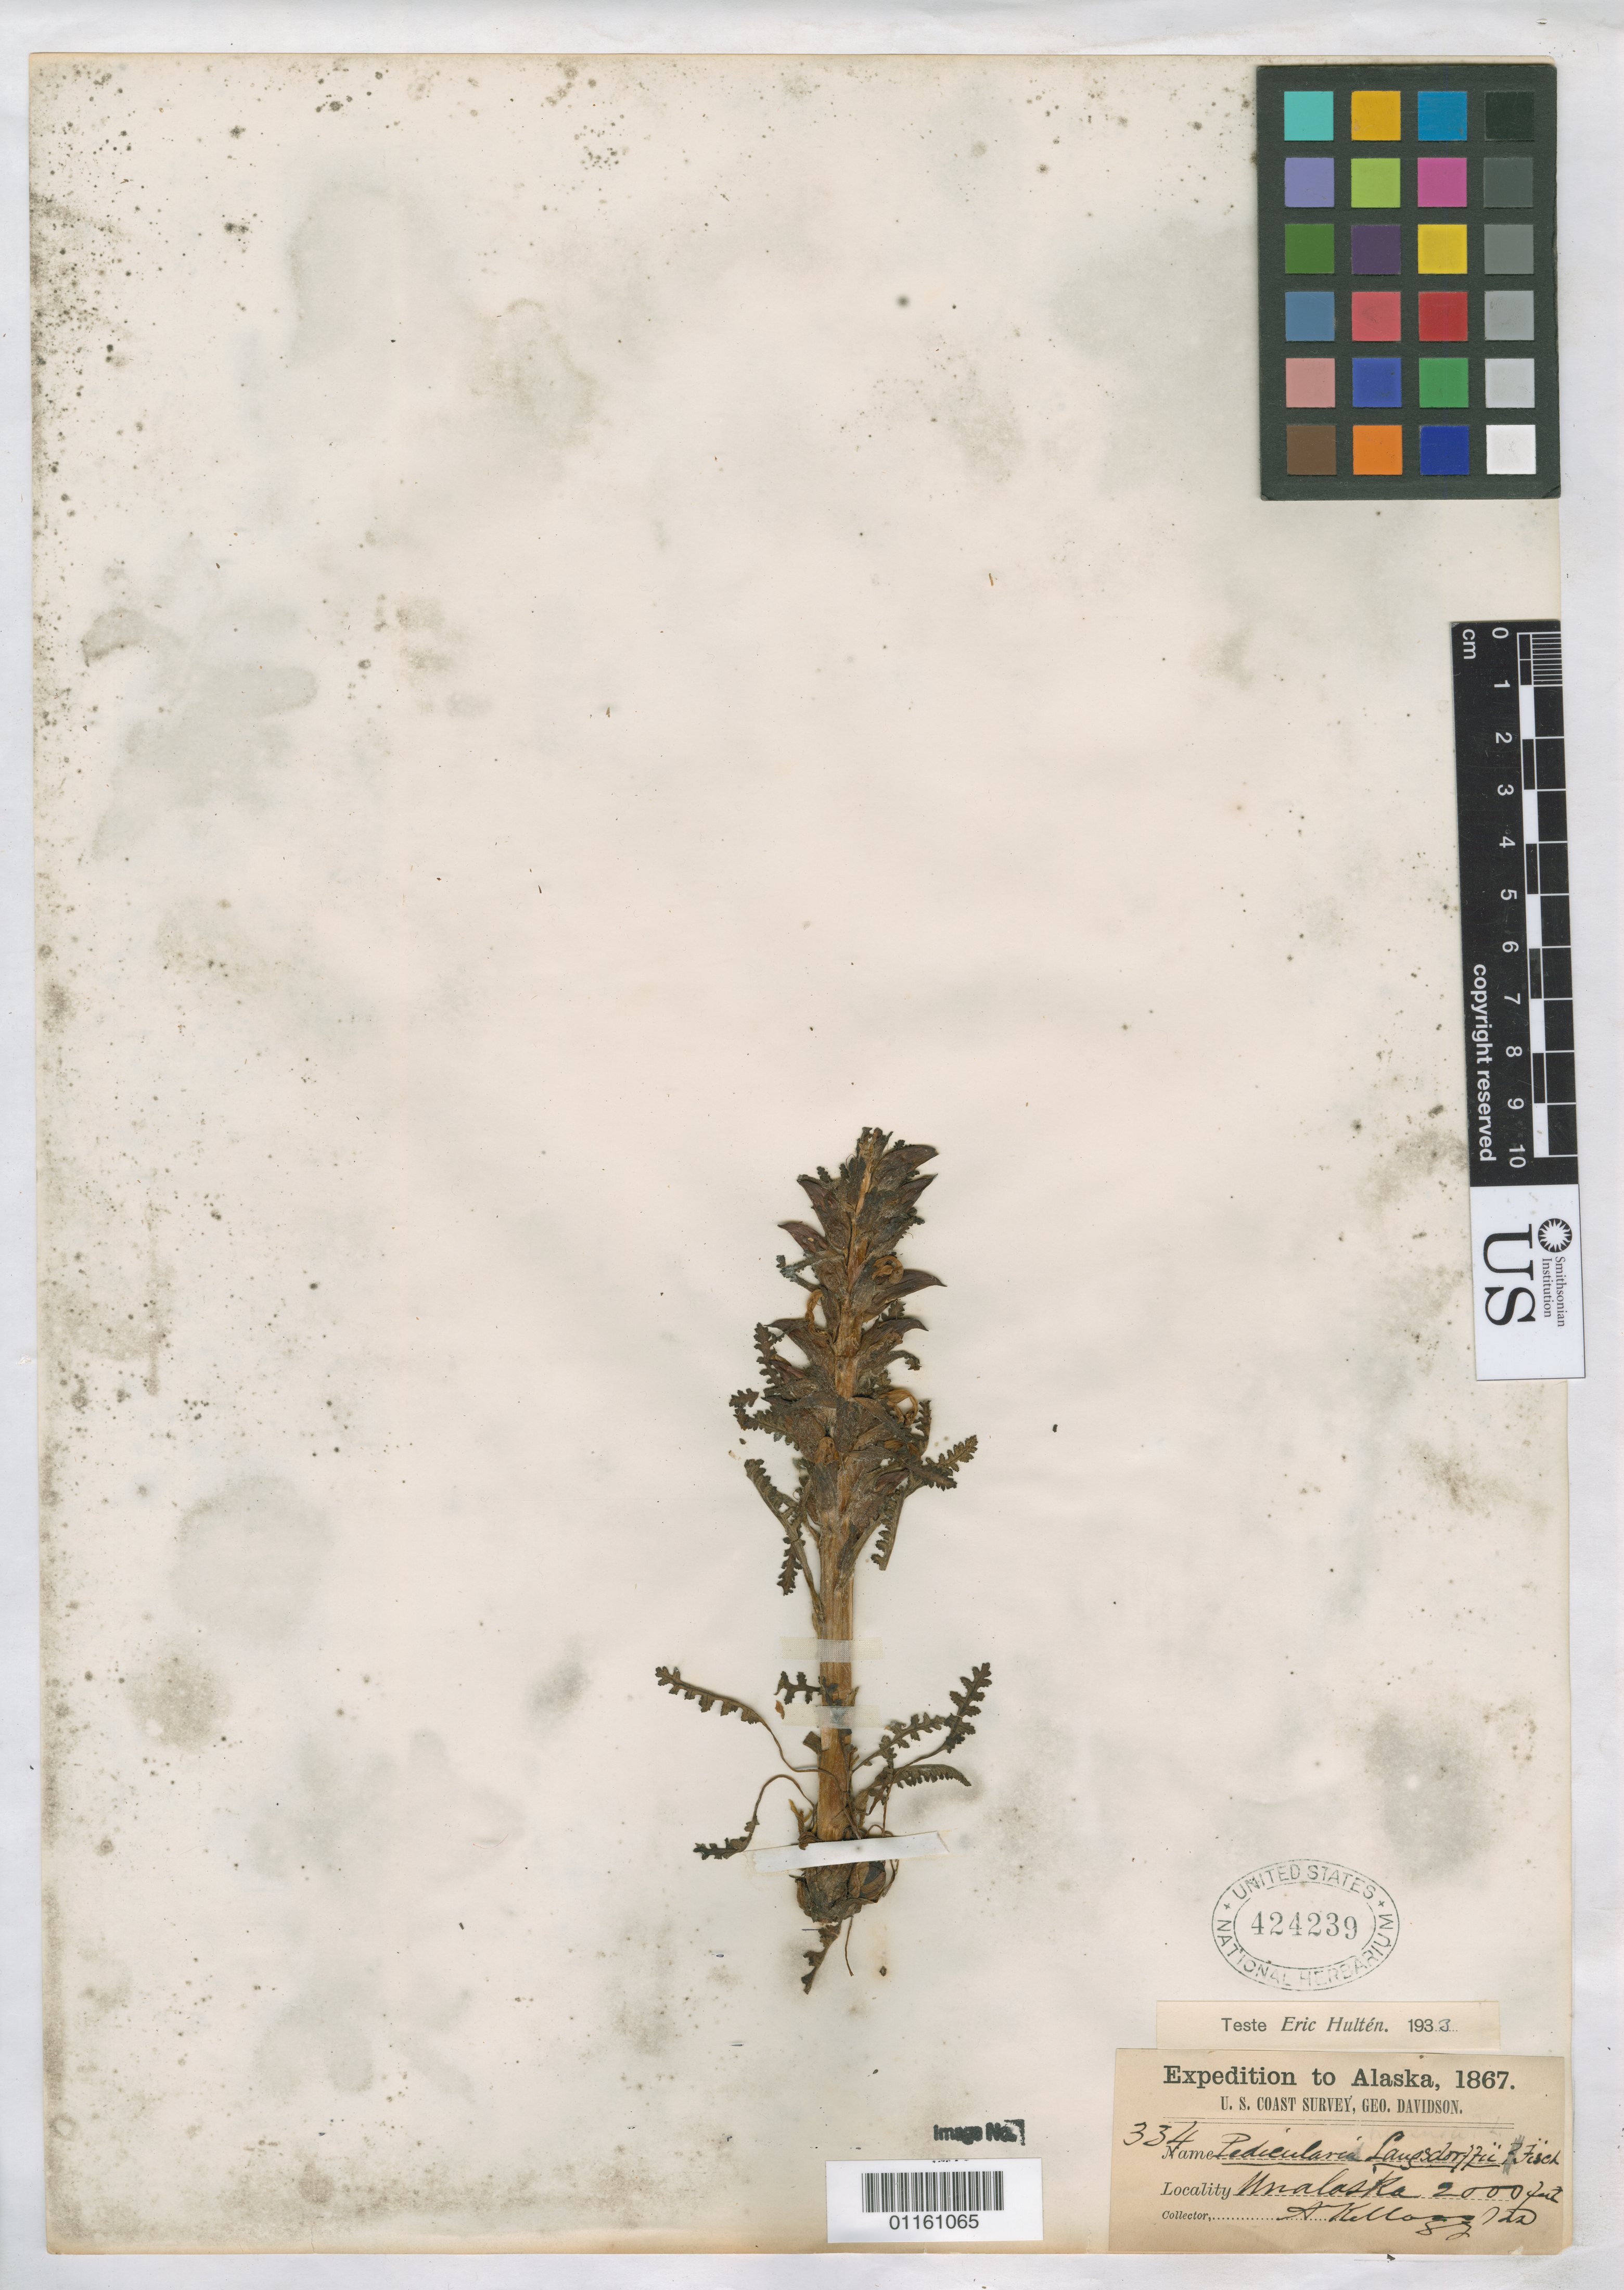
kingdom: Plantae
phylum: Tracheophyta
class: Magnoliopsida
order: Lamiales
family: Orobanchaceae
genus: Pedicularis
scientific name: Pedicularis langsdorffii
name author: Fisch. ex Steven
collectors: A. Kellogg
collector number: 334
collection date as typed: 1867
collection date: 1867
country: United States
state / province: Alaska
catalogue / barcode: US 424239